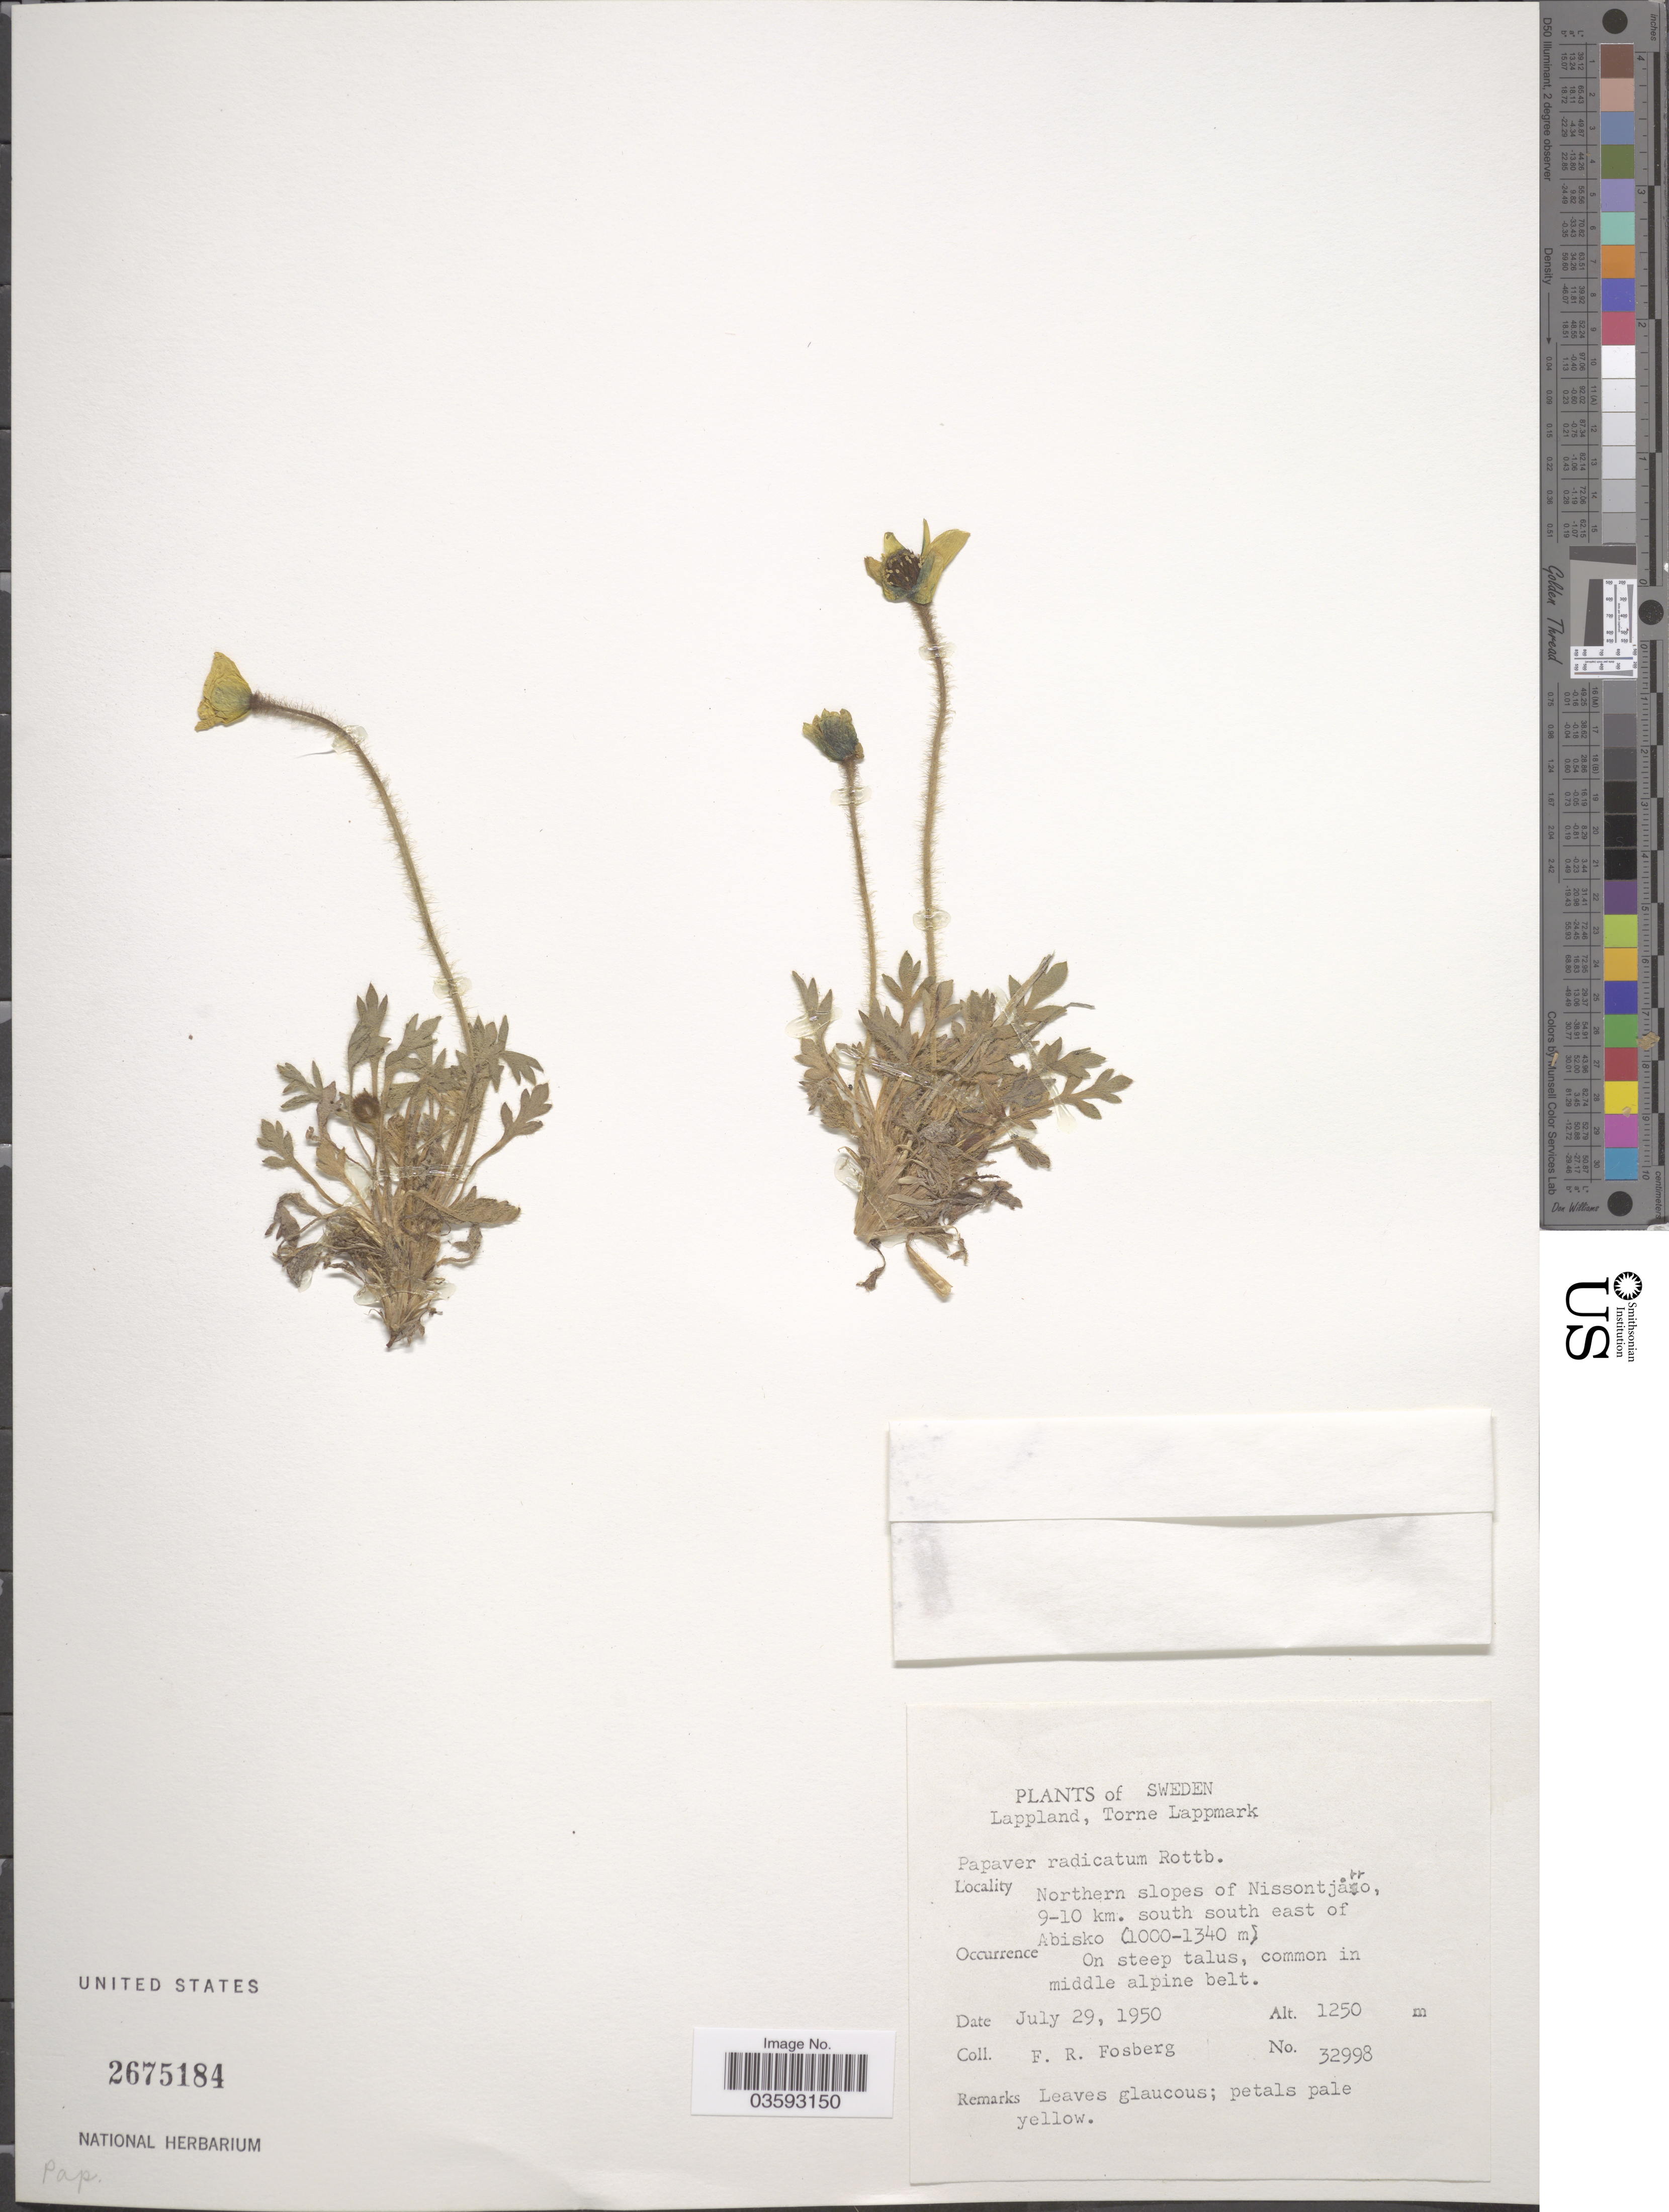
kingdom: Plantae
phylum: Tracheophyta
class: Magnoliopsida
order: Ranunculales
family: Papaveraceae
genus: Papaver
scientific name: Papaver radicatum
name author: Rottb.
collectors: F. R. Fosberg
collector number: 32998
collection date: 1950-07-29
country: Sweden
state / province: Norrbotten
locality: Lappland, Torne Lappmark. Northern slopes of Nissontjårro, 9-10 km. South south east of Abisko.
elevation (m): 1000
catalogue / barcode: US 2675184